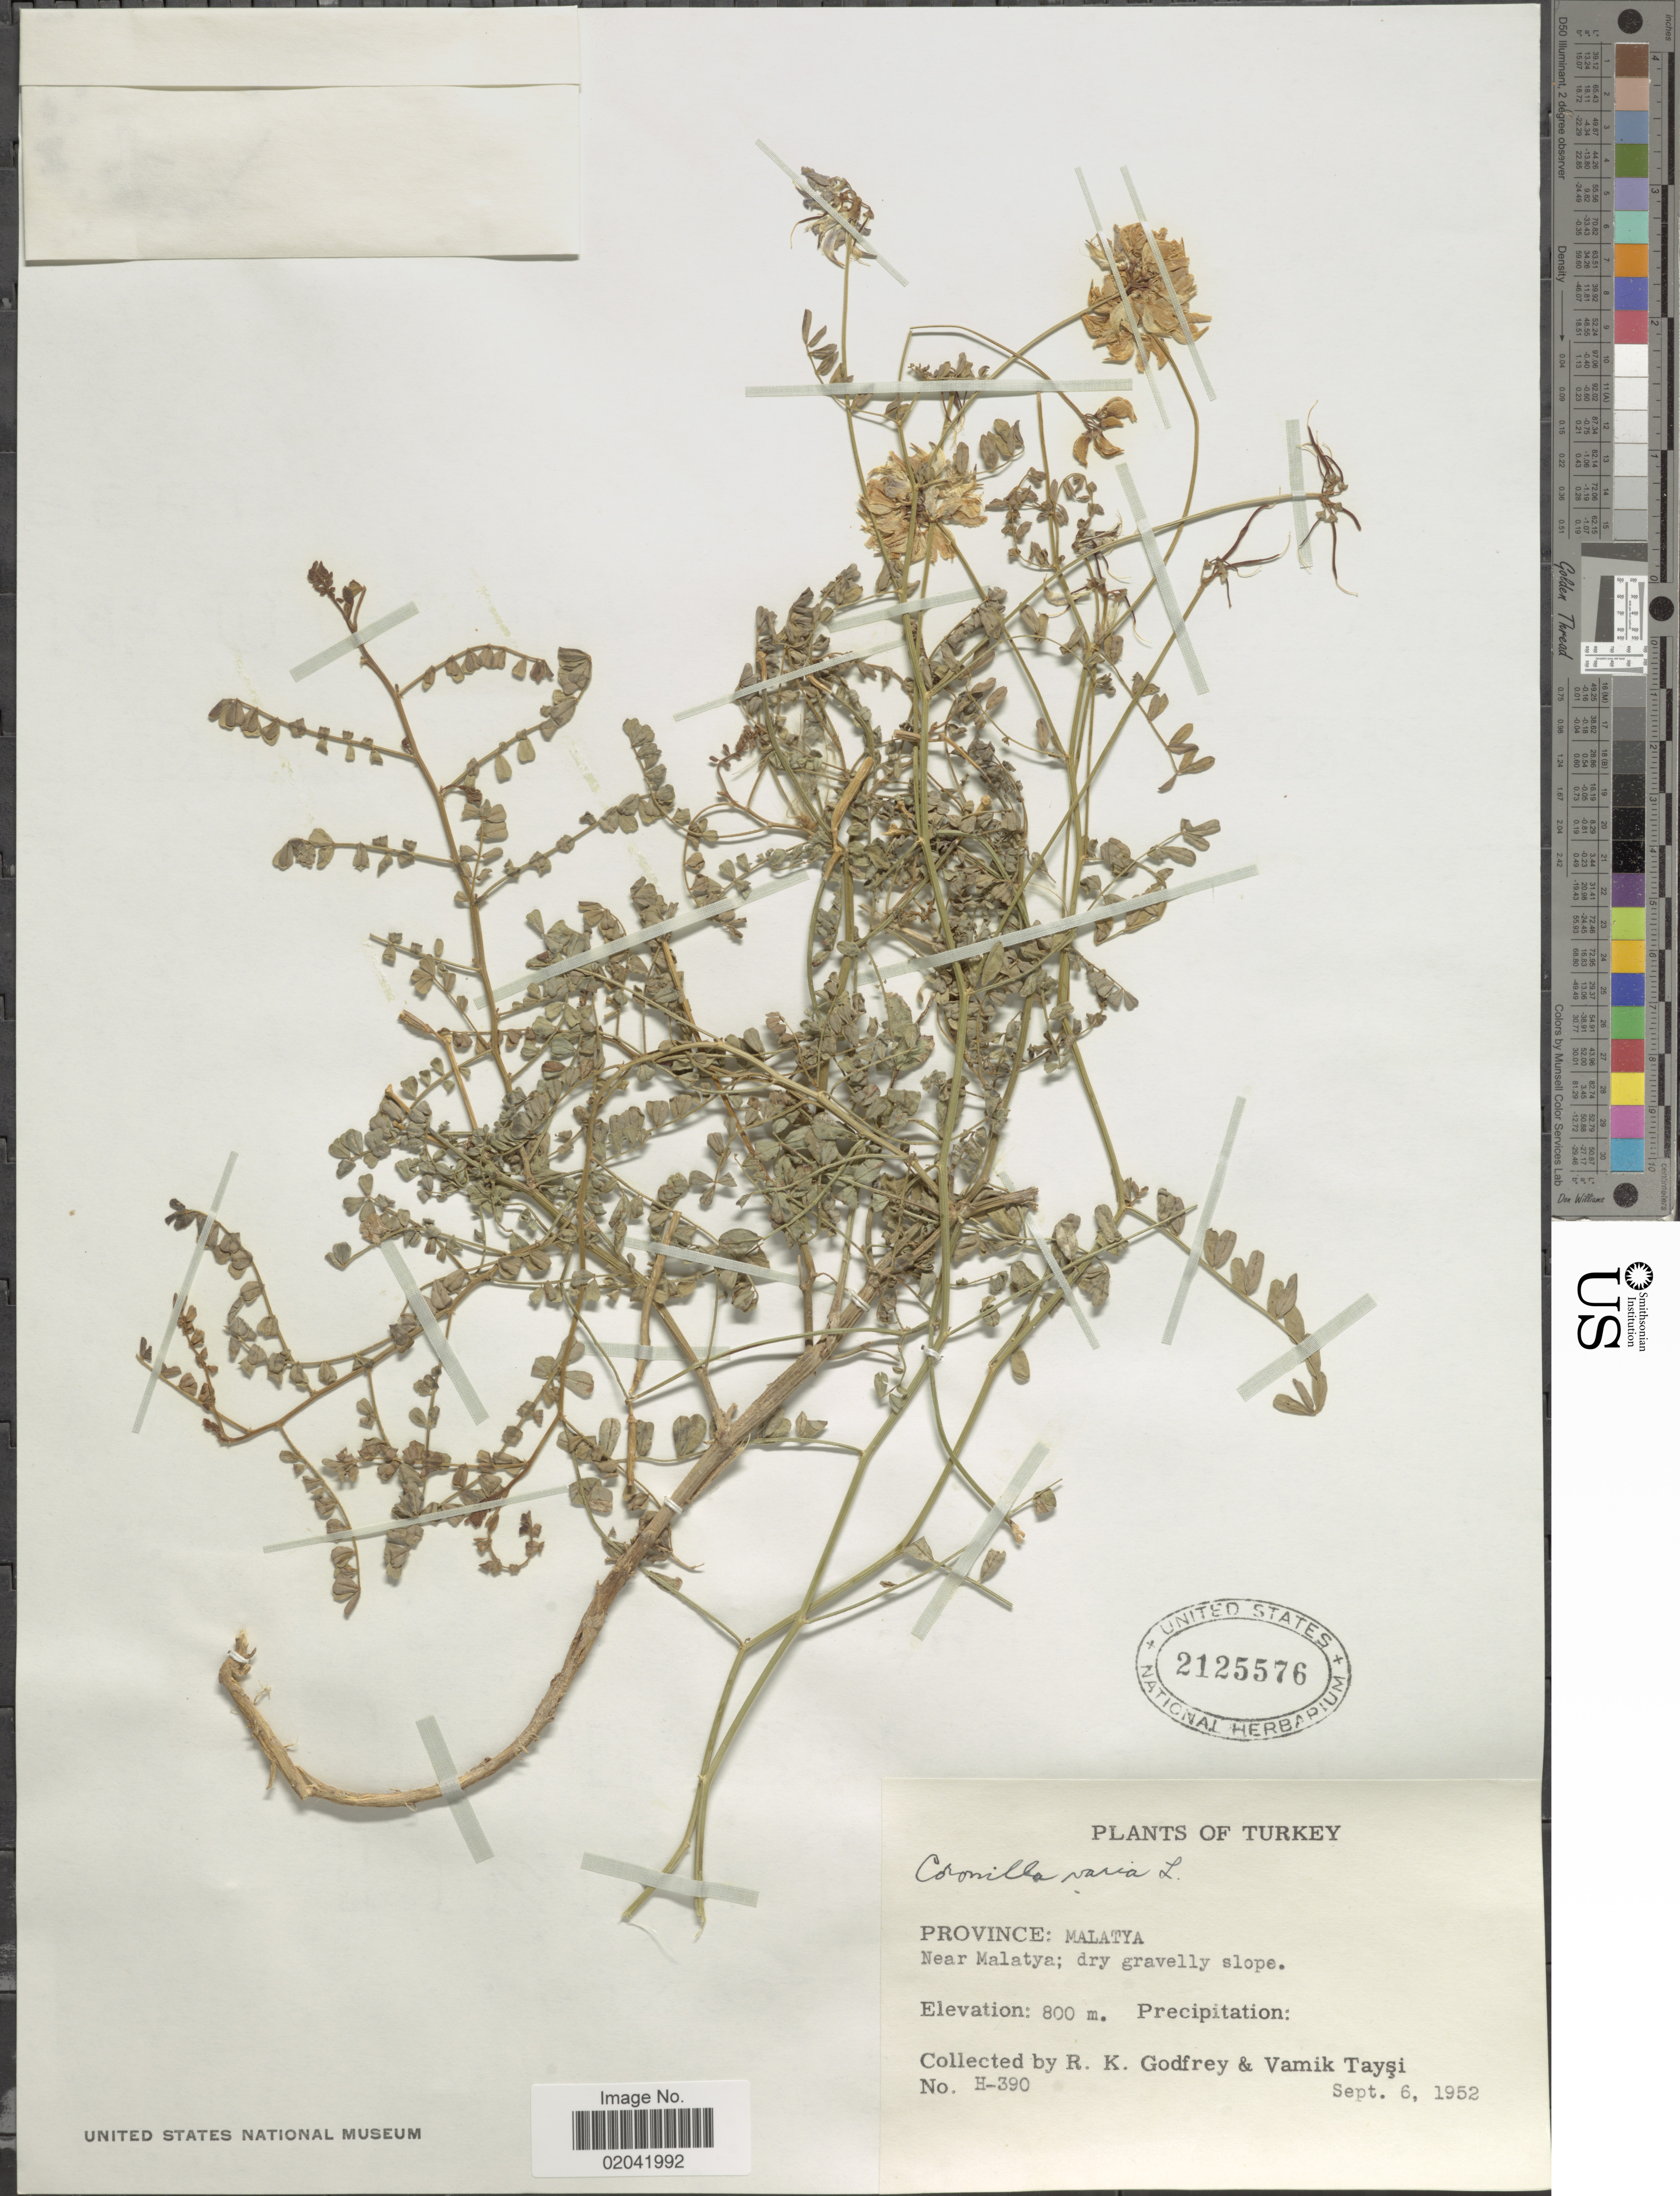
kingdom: Plantae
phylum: Tracheophyta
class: Magnoliopsida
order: Fabales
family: Fabaceae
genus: Coronilla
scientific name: Coronilla varia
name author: L.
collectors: R. K. Godfrey & V. Taysi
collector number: H-390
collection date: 1952-09-06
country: Turkey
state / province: Malatya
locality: Near Malatya; dry gravelly slope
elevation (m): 800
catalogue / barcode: US 2125576